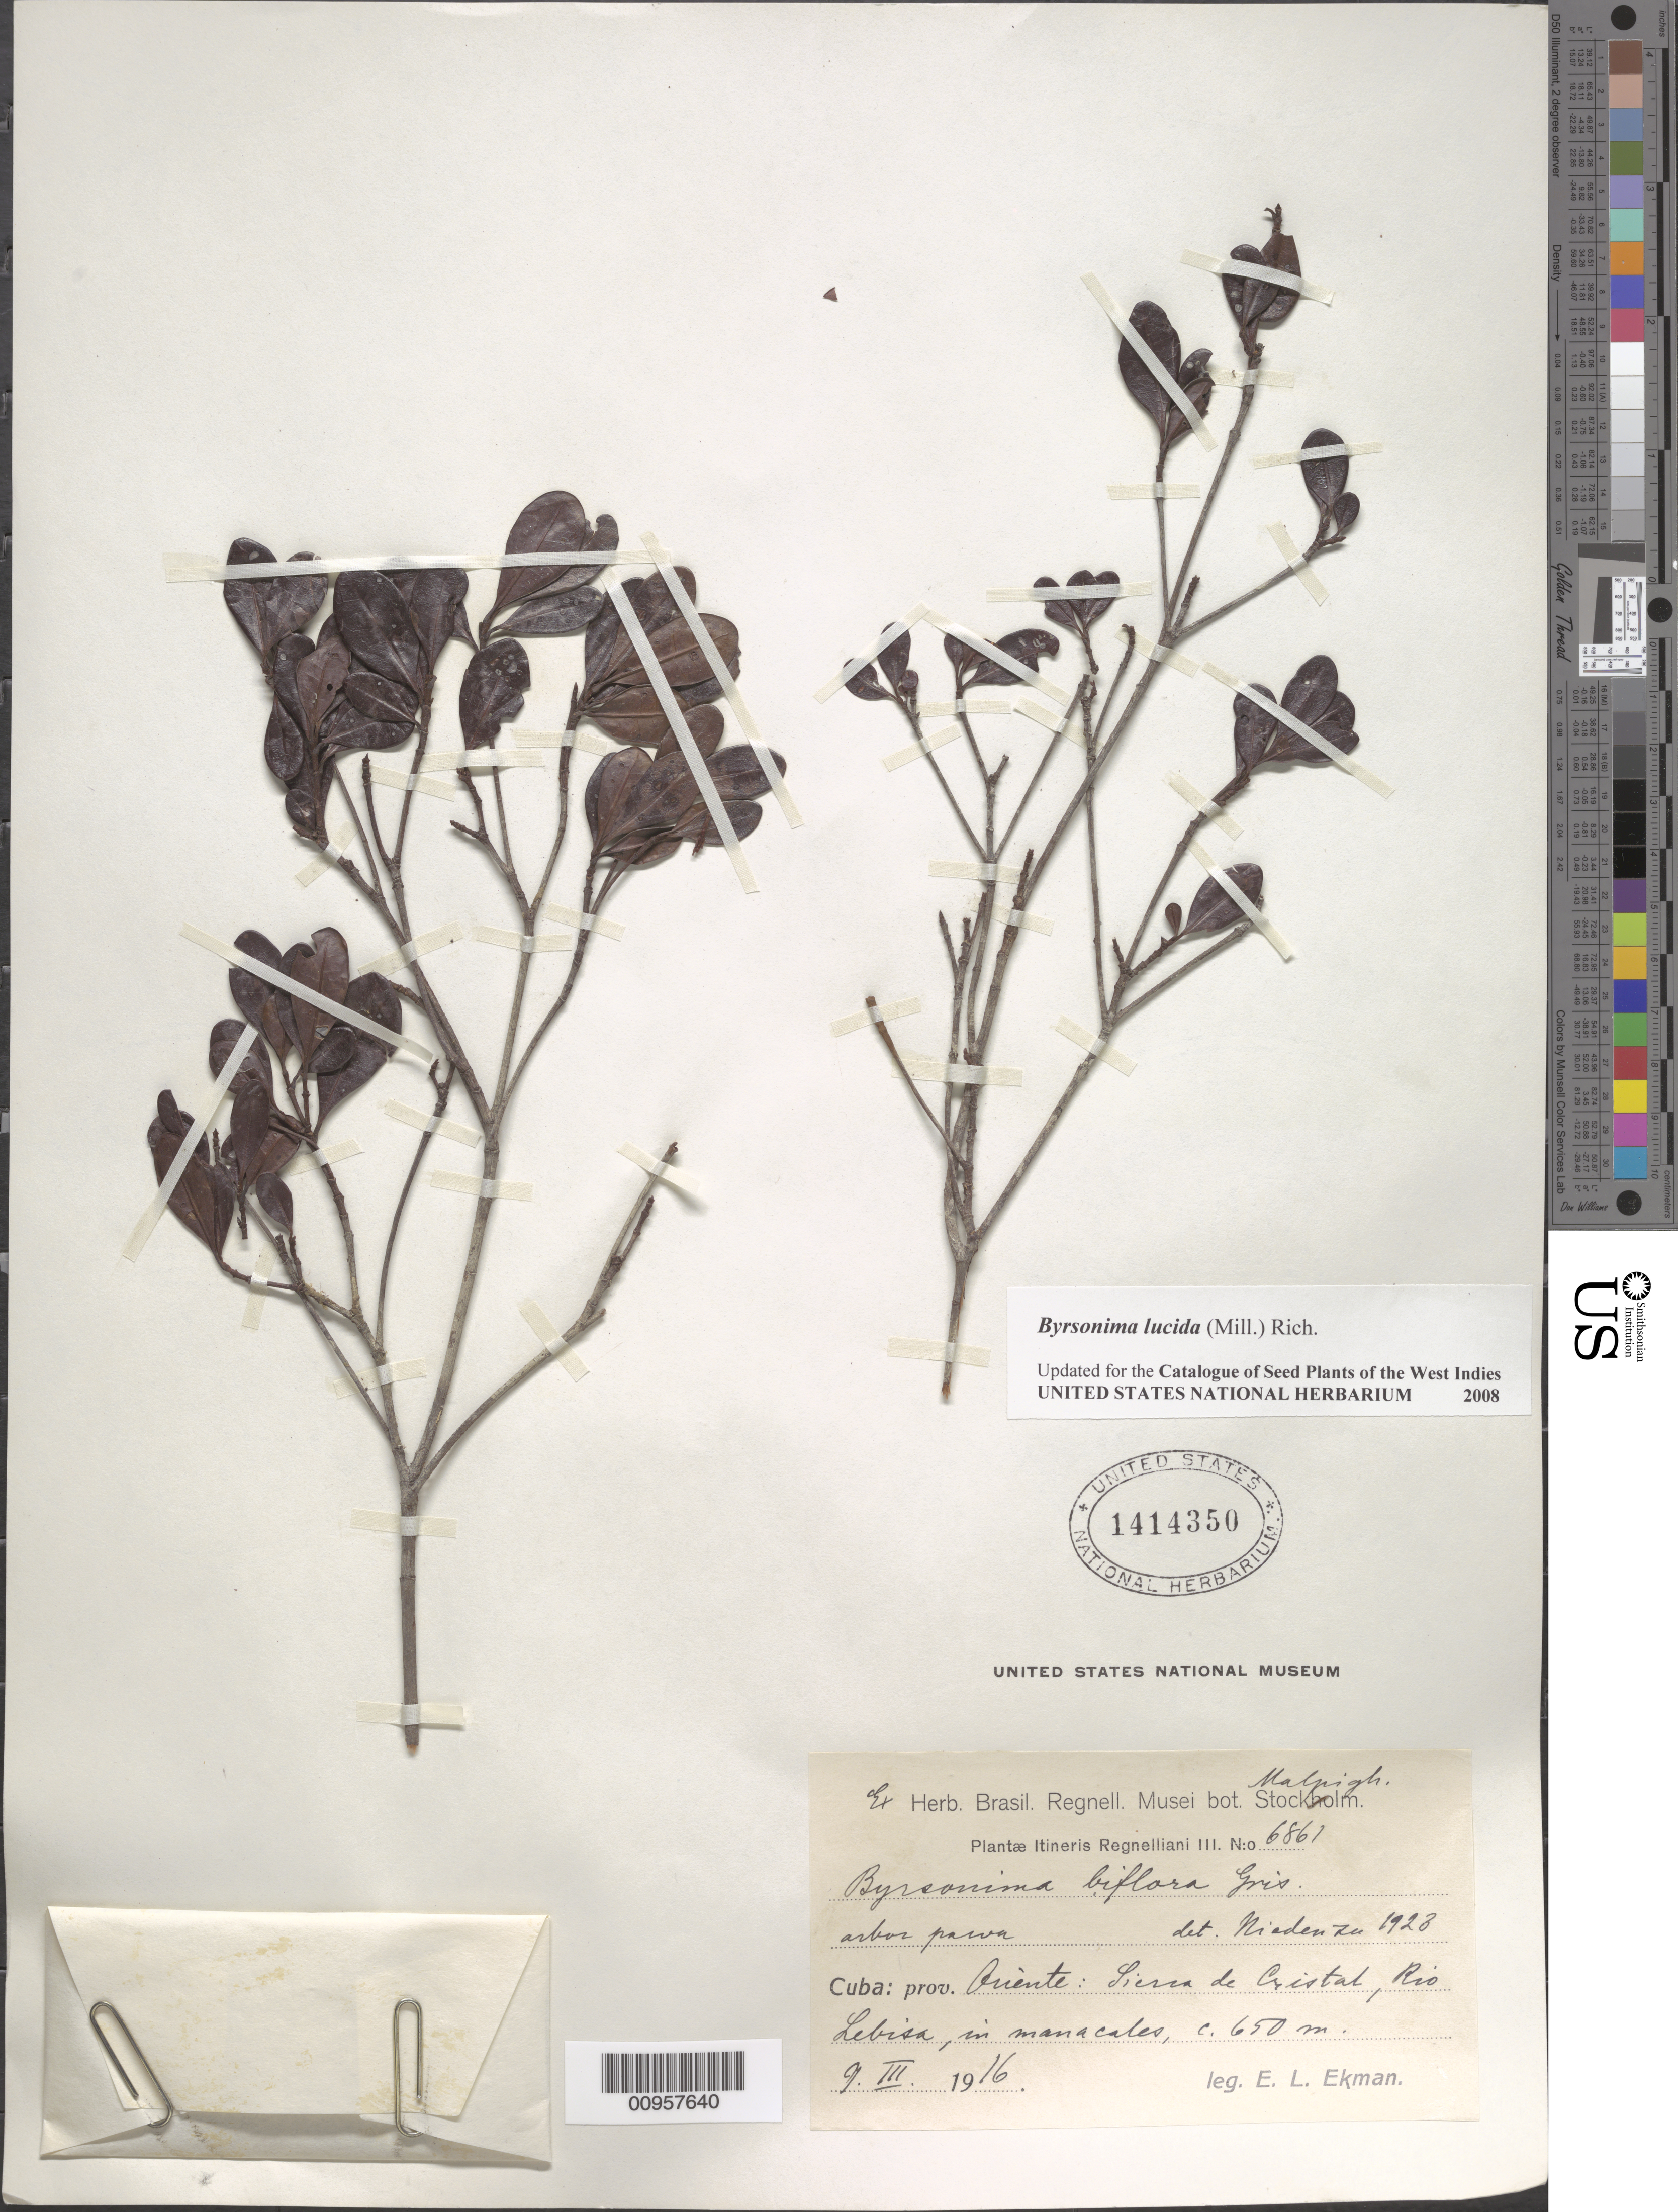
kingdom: Plantae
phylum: Tracheophyta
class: Magnoliopsida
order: Malpighiales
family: Malpighiaceae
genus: Byrsonima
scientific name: Byrsonima lucida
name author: (Mill.) DC.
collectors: E. L. Ekman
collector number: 6861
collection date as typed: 09 Mar 1916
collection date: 1916-03-09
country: Cuba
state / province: Oriente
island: Cuba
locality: Sierra de Cristal, Rio Lebisa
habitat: In manacales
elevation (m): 650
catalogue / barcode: US 1414350